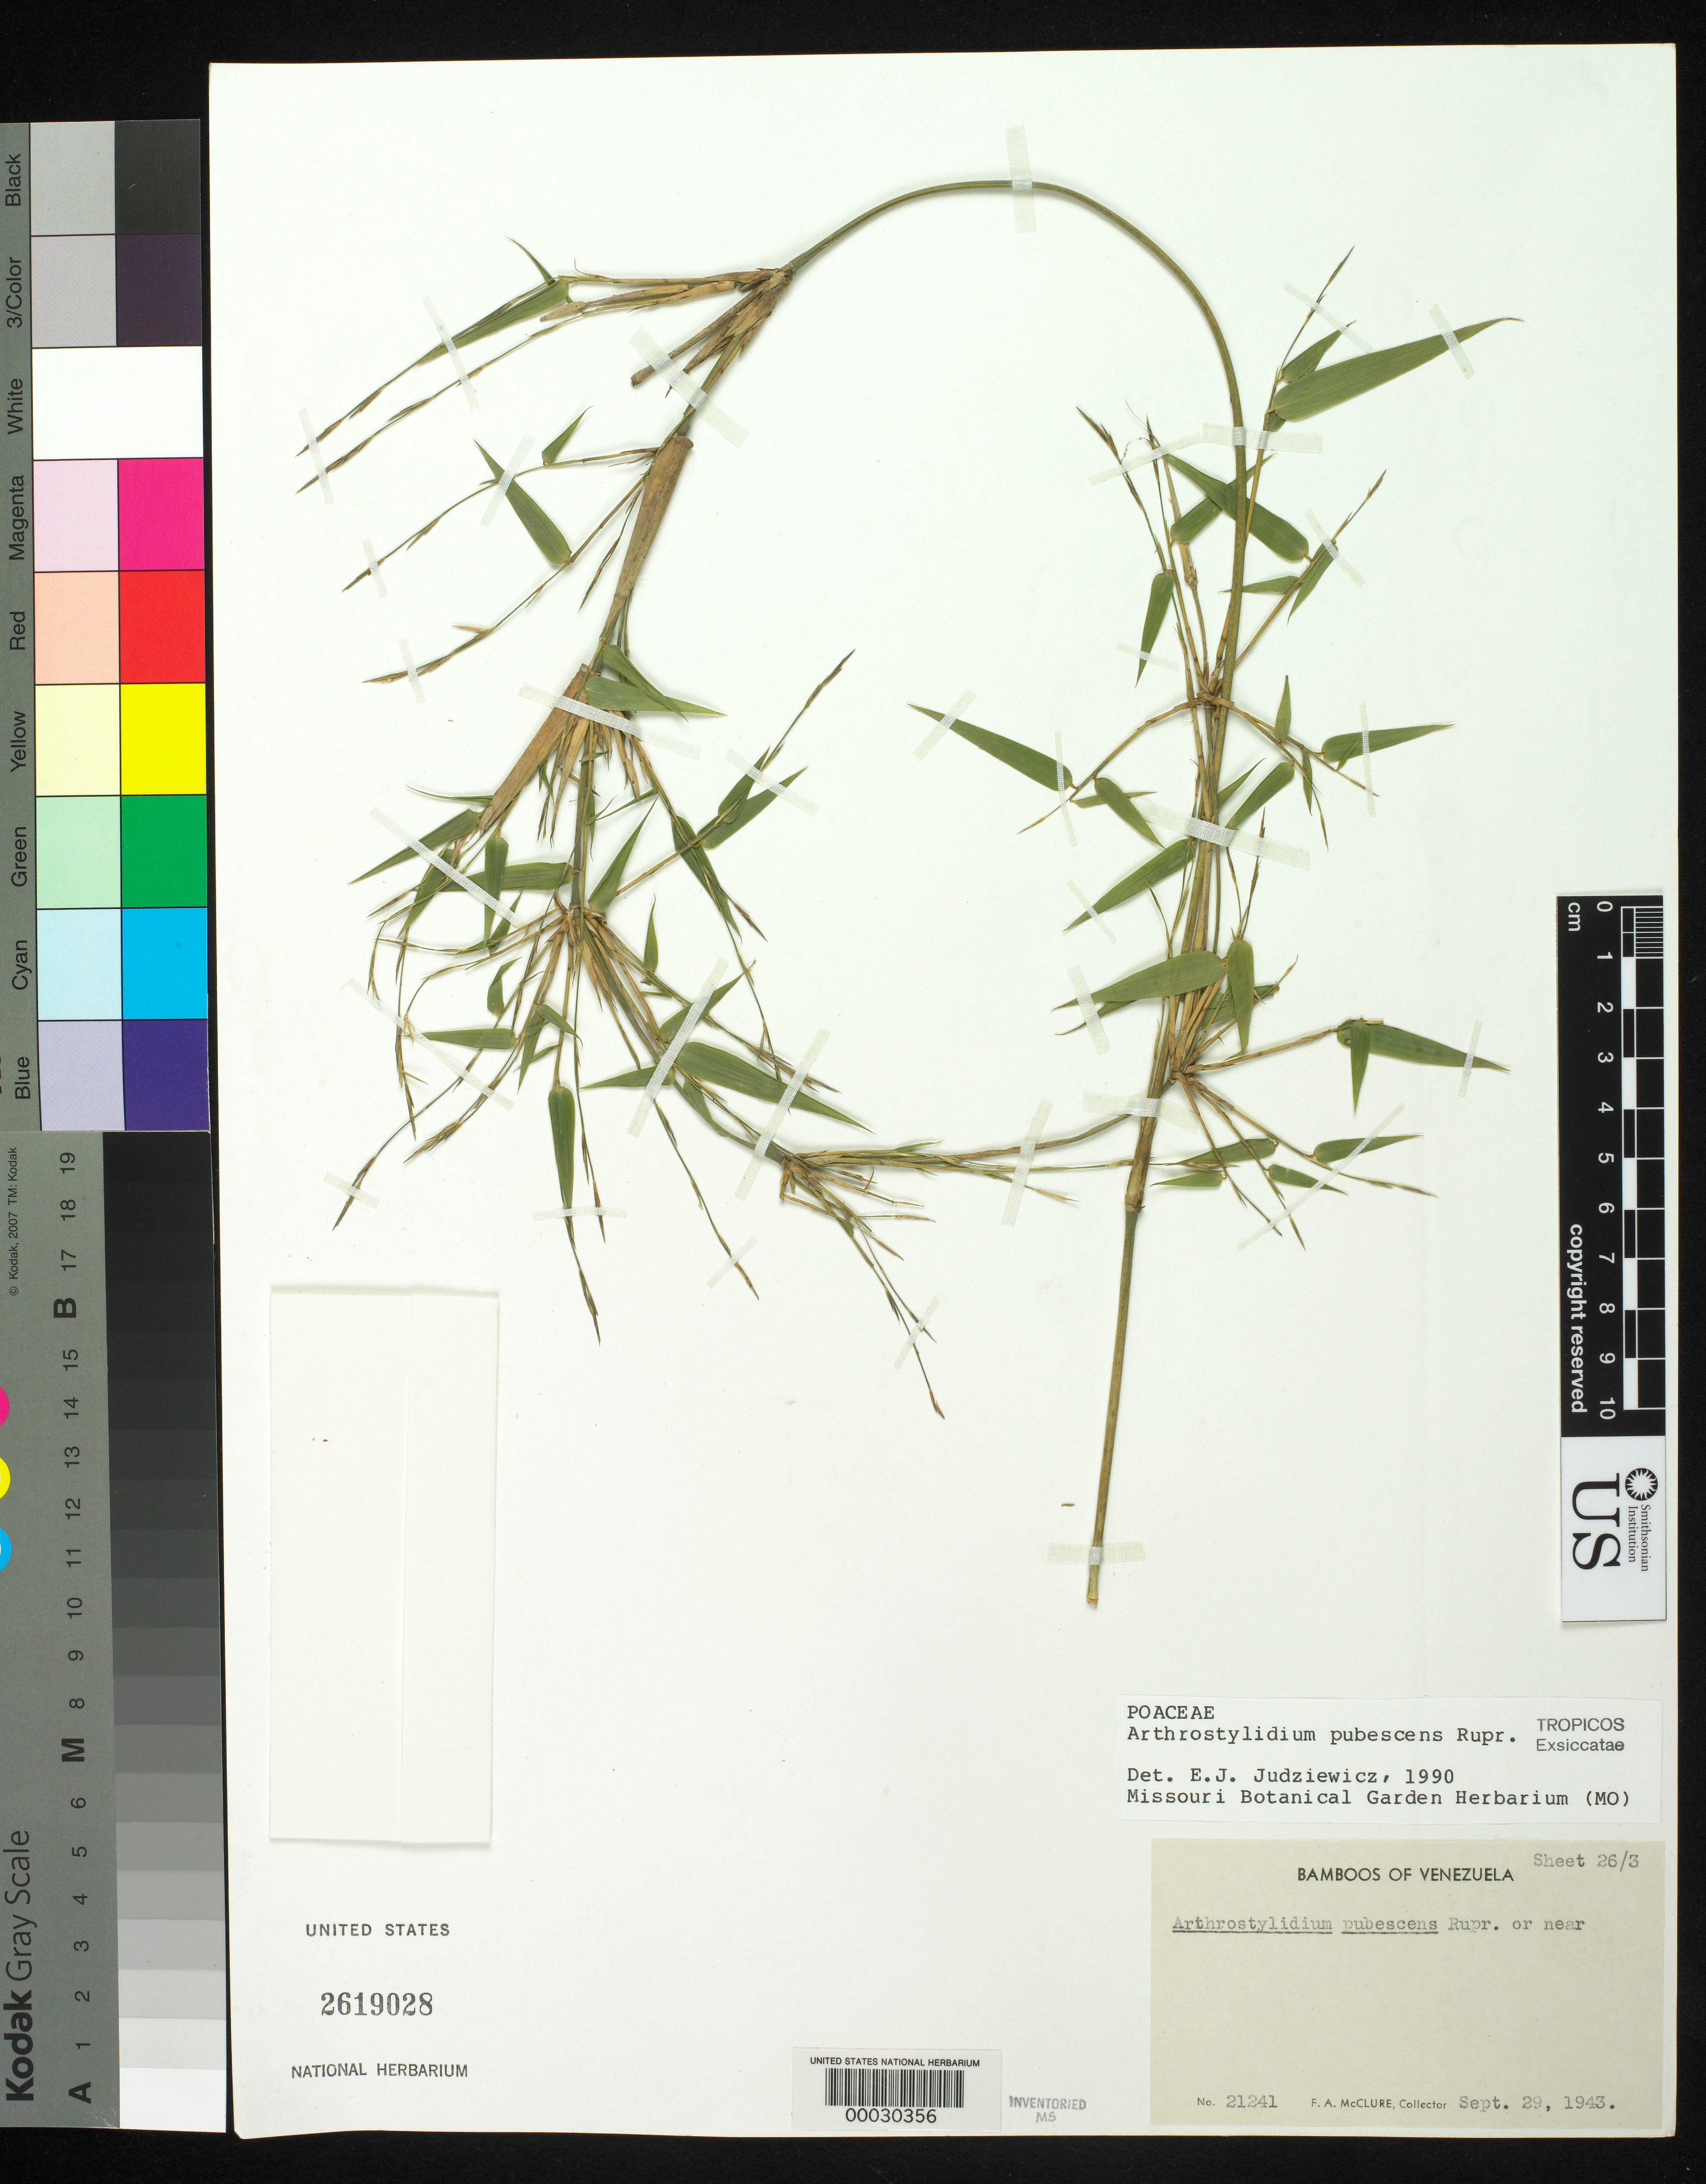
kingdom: Plantae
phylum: Tracheophyta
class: Liliopsida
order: Poales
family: Poaceae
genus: Arthrostylidium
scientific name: Arthrostylidium pubescens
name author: Rupr.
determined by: Judziewicz, E. J.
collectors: F. A. McClure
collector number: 21241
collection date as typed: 29 Sep 1943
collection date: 1943-09-29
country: Venezuela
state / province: Distrito Federal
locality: El junquito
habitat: Edge of sparse fore in steep ravine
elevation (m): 1200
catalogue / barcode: US 2619028